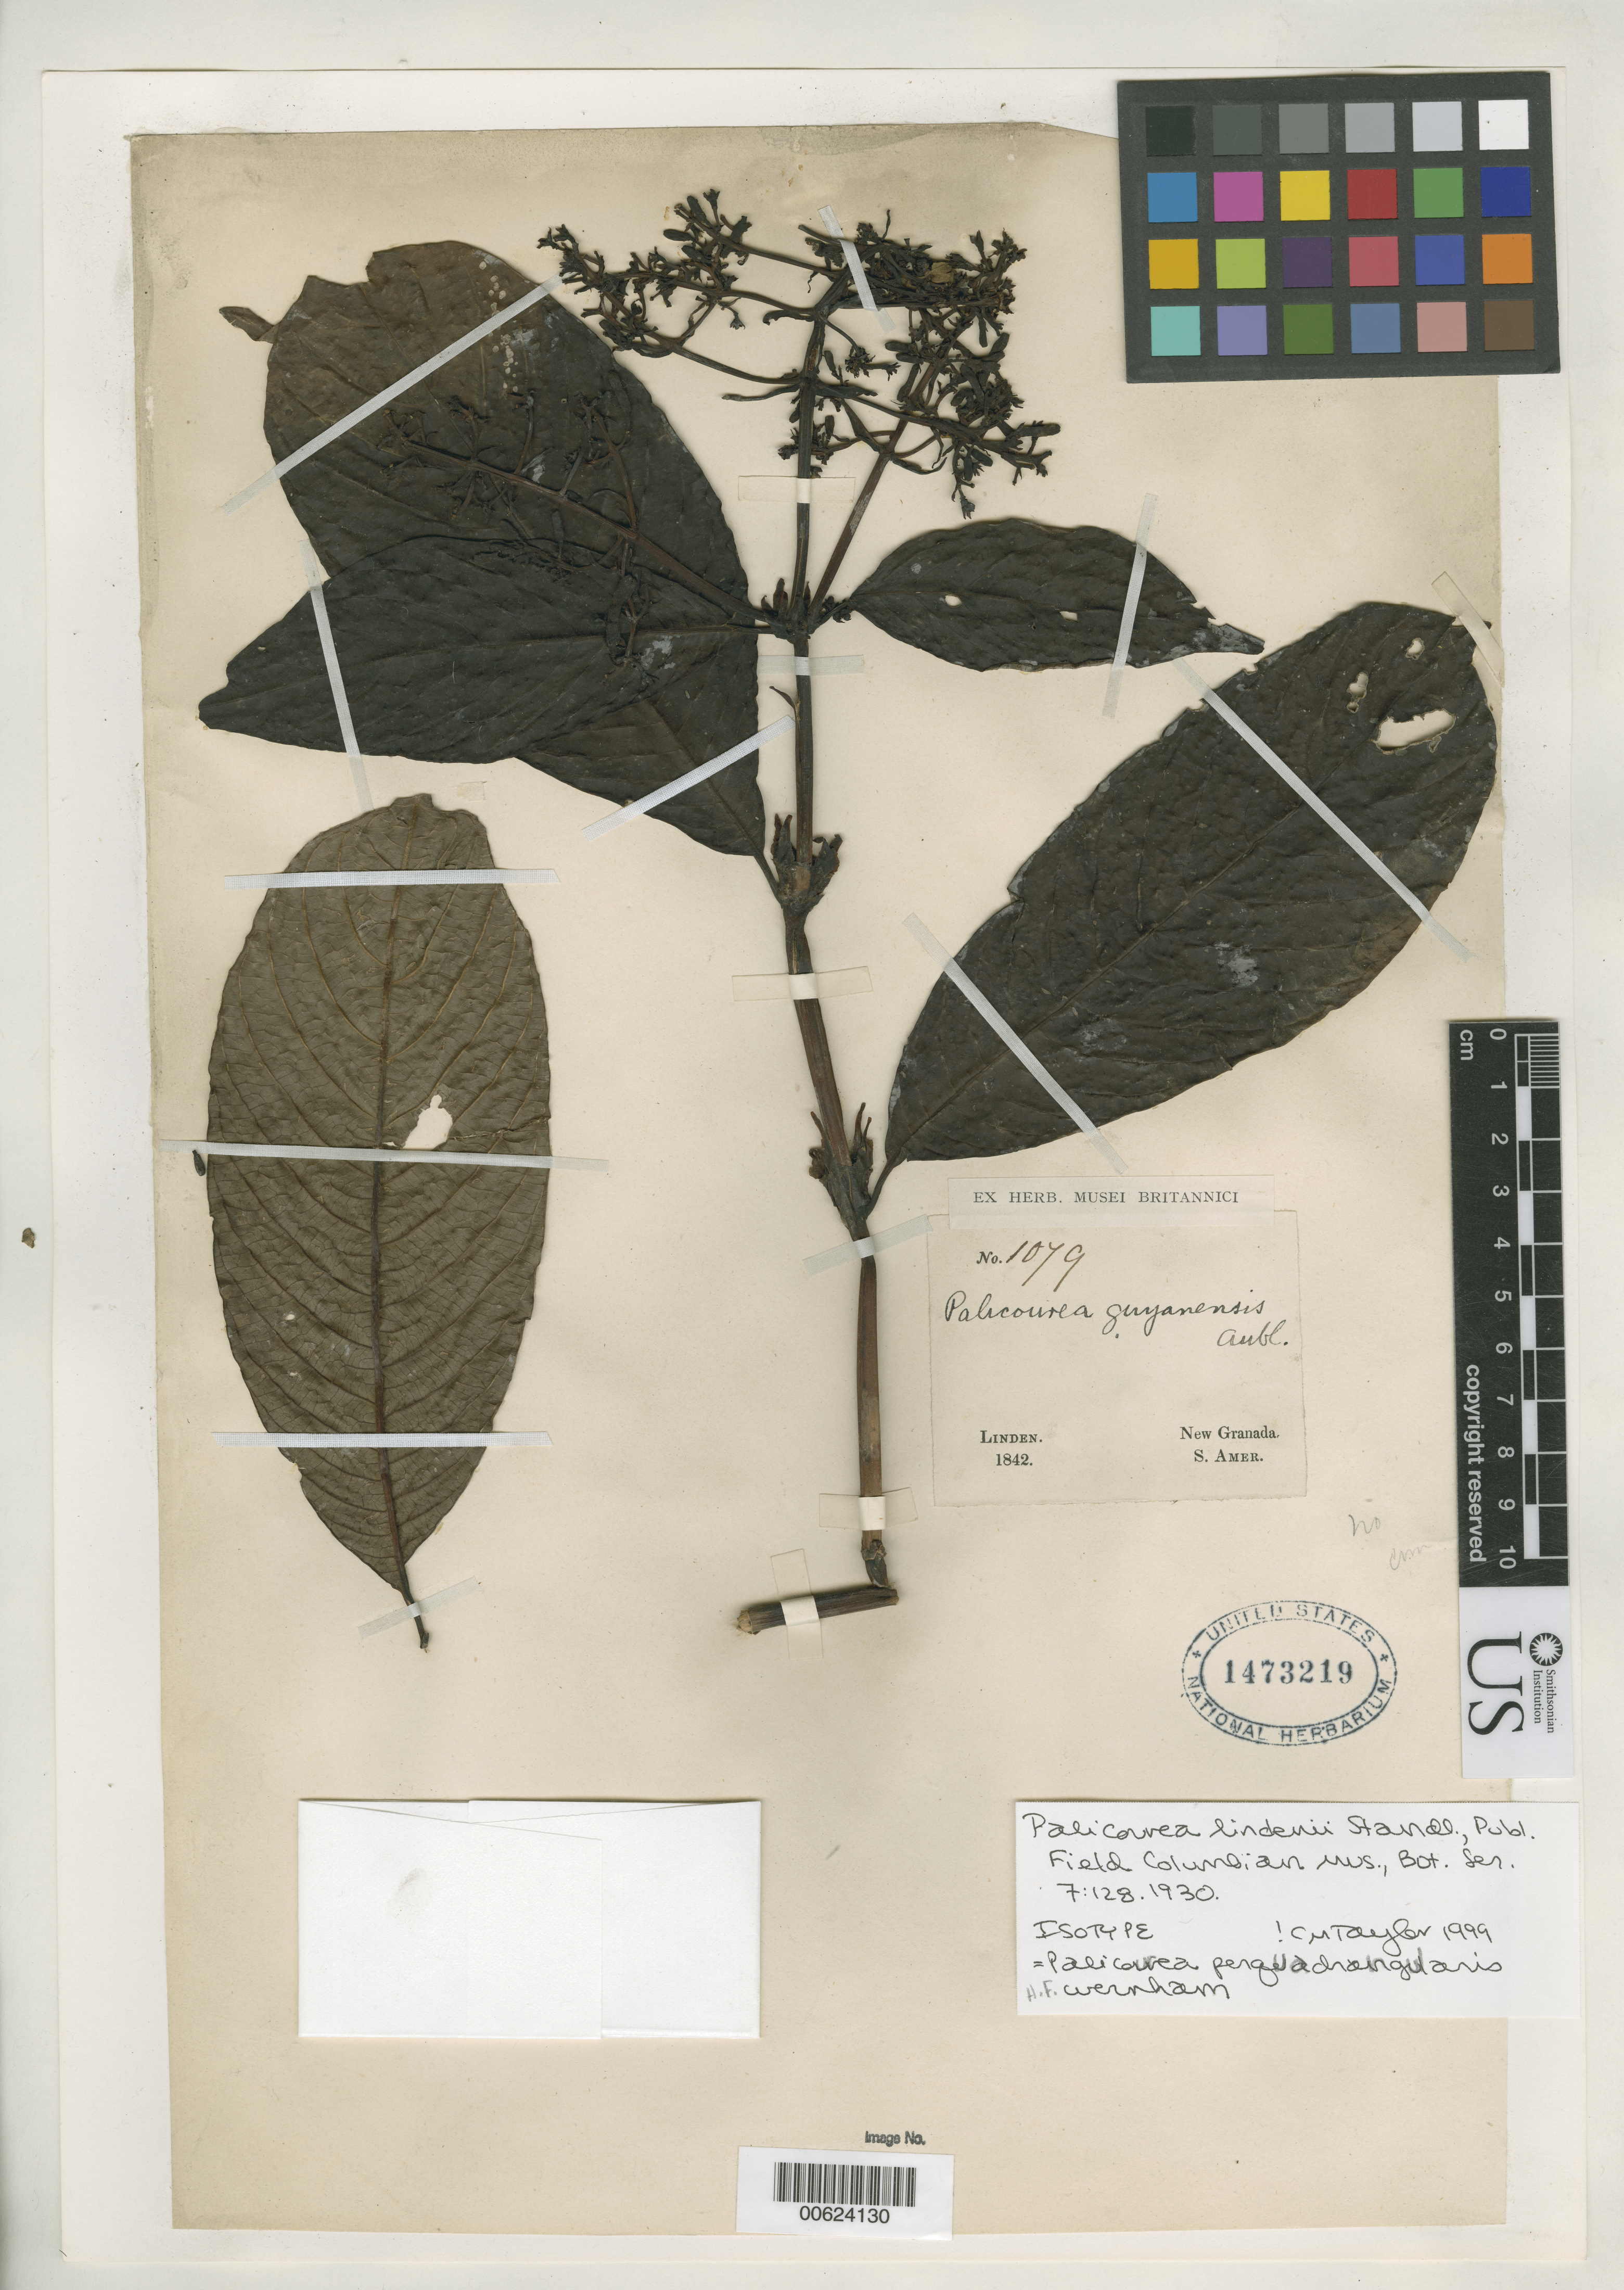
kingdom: Plantae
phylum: Tracheophyta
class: Magnoliopsida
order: Gentianales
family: Rubiaceae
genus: Palicourea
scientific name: Palicourea lindenii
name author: Standl.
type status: Isotype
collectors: J. Linden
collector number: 1079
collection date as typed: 1842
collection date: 1842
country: Colombia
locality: Country as "New Granada"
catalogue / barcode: US 1473219